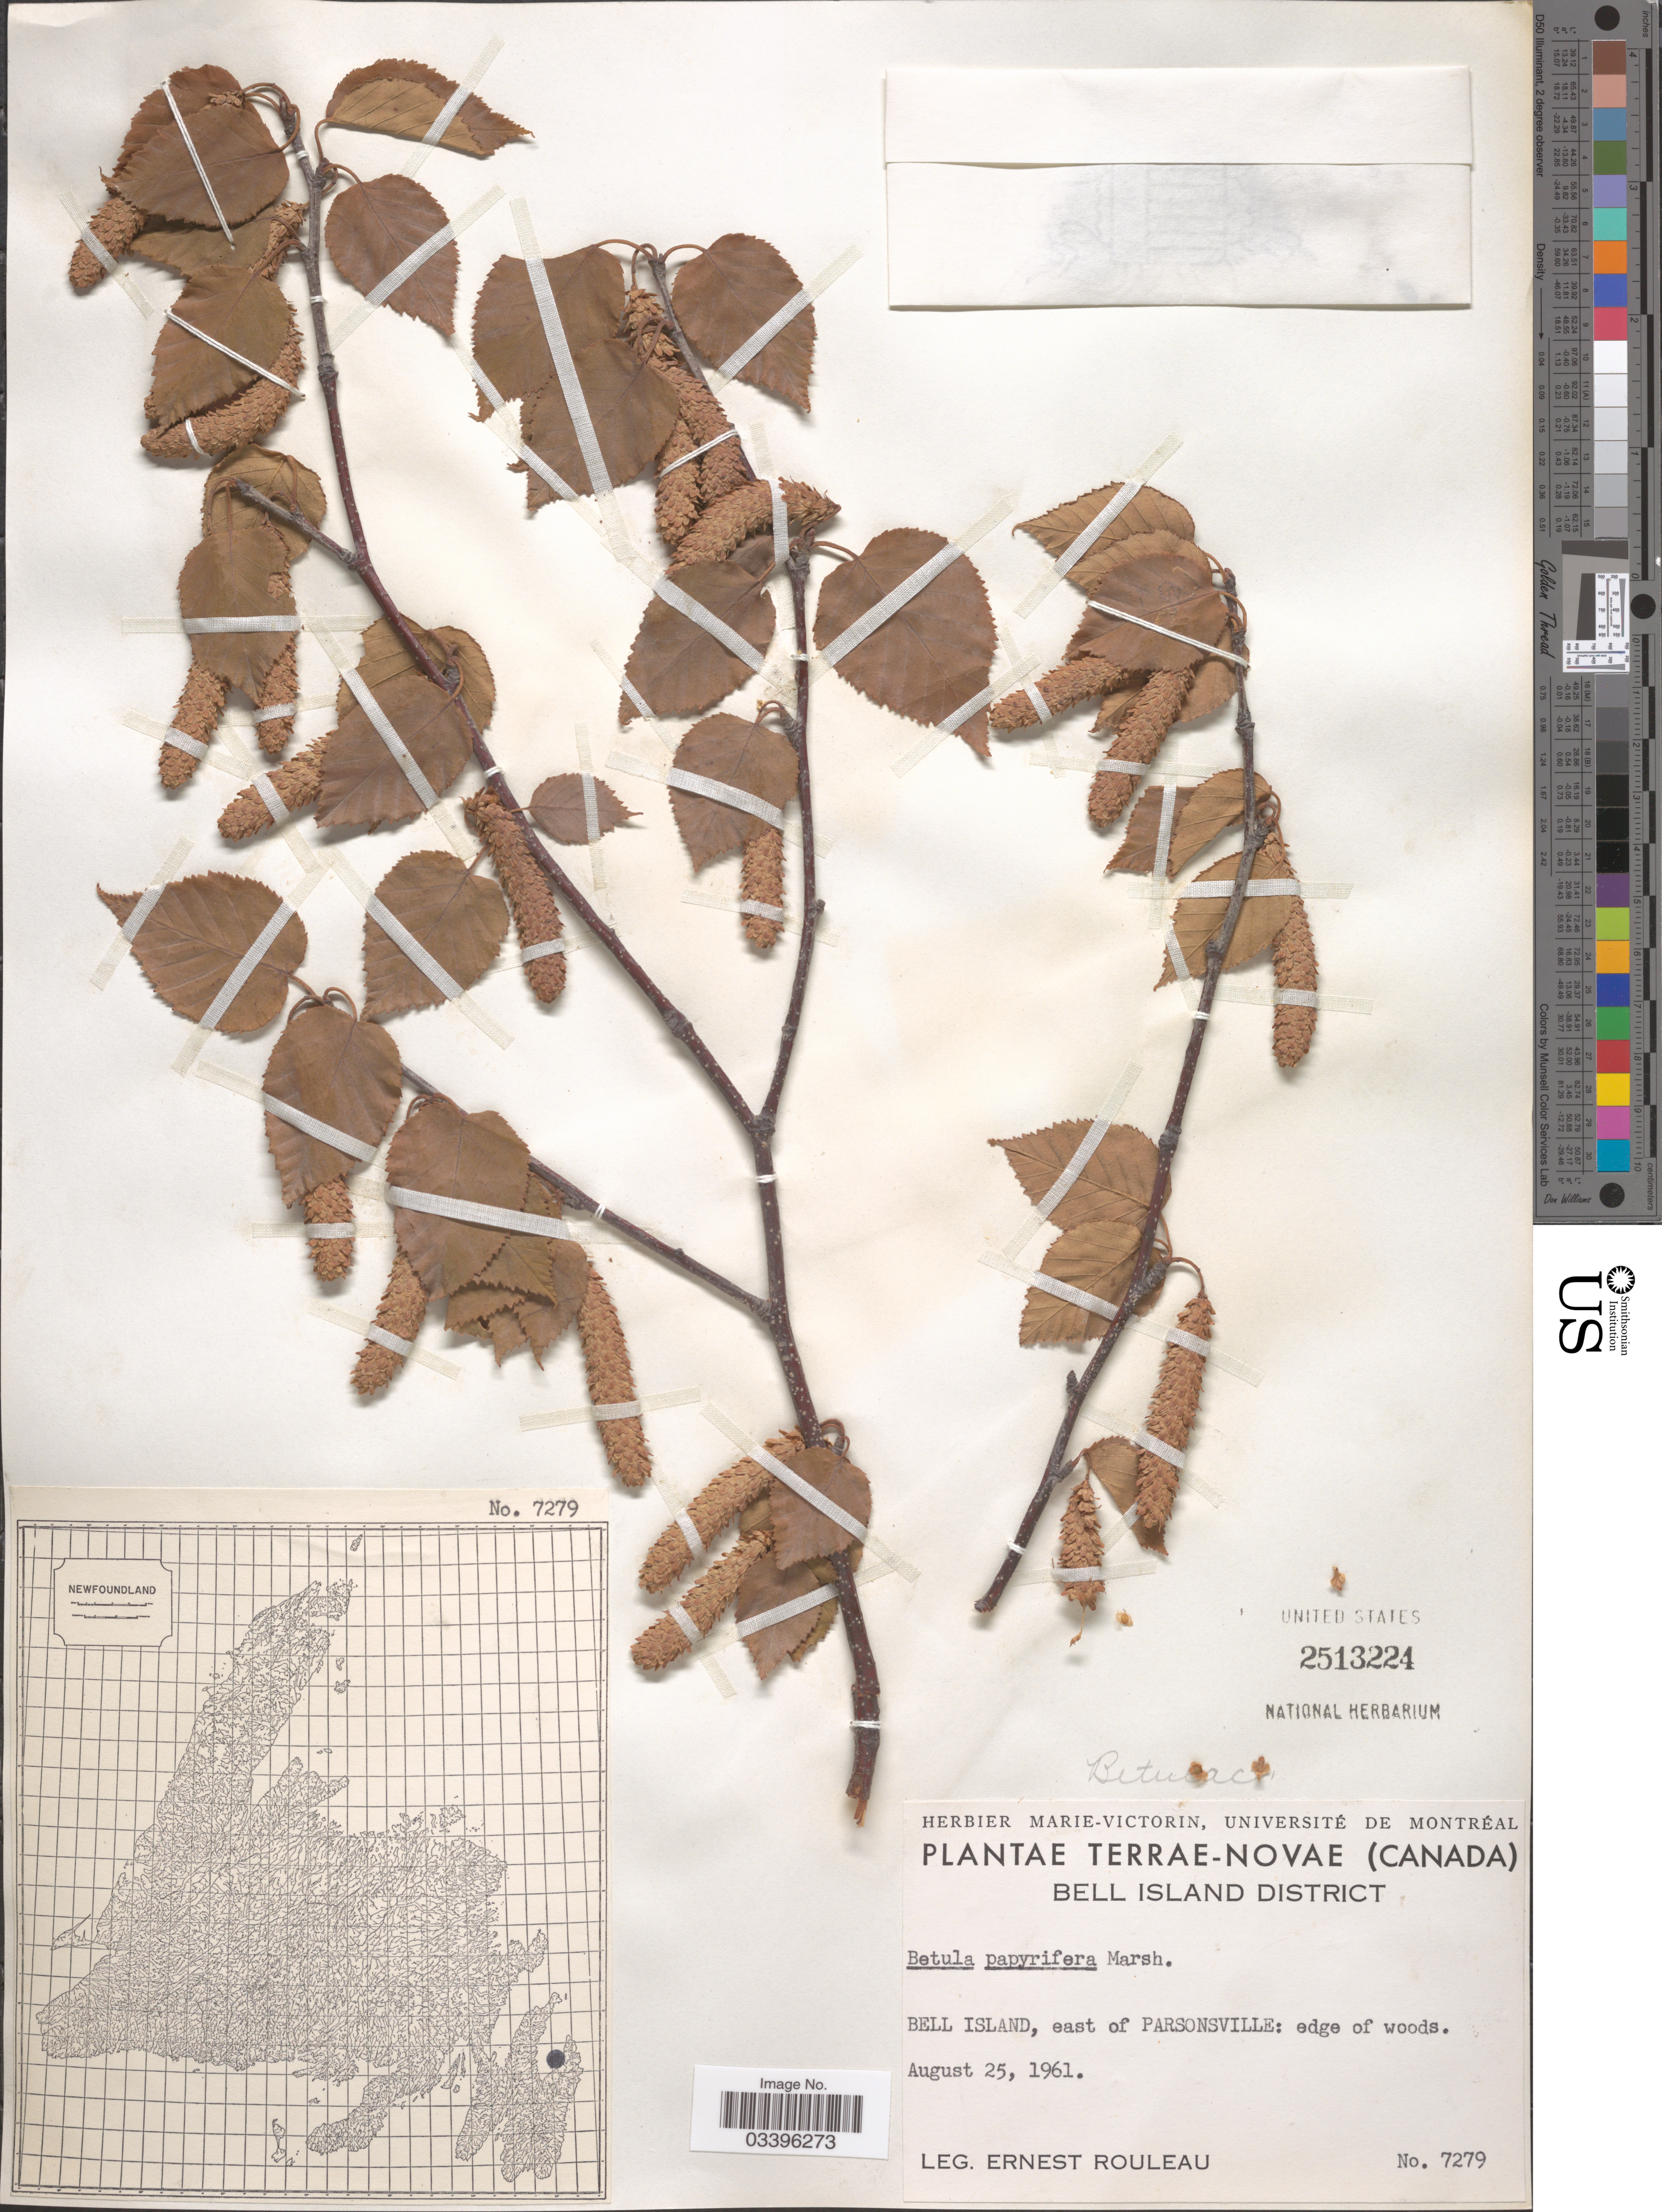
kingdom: Plantae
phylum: Tracheophyta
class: Magnoliopsida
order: Fagales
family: Betulaceae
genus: Betula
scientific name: Betula papyrifera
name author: Marshall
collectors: E. Rouleau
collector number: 7279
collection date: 1961-08-25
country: Canada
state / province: Newfoundland and Labrador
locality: Terrae-Novae. Bell Island District. Bell Island, east of Parsonsville: edge of woods.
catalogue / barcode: US 2513224